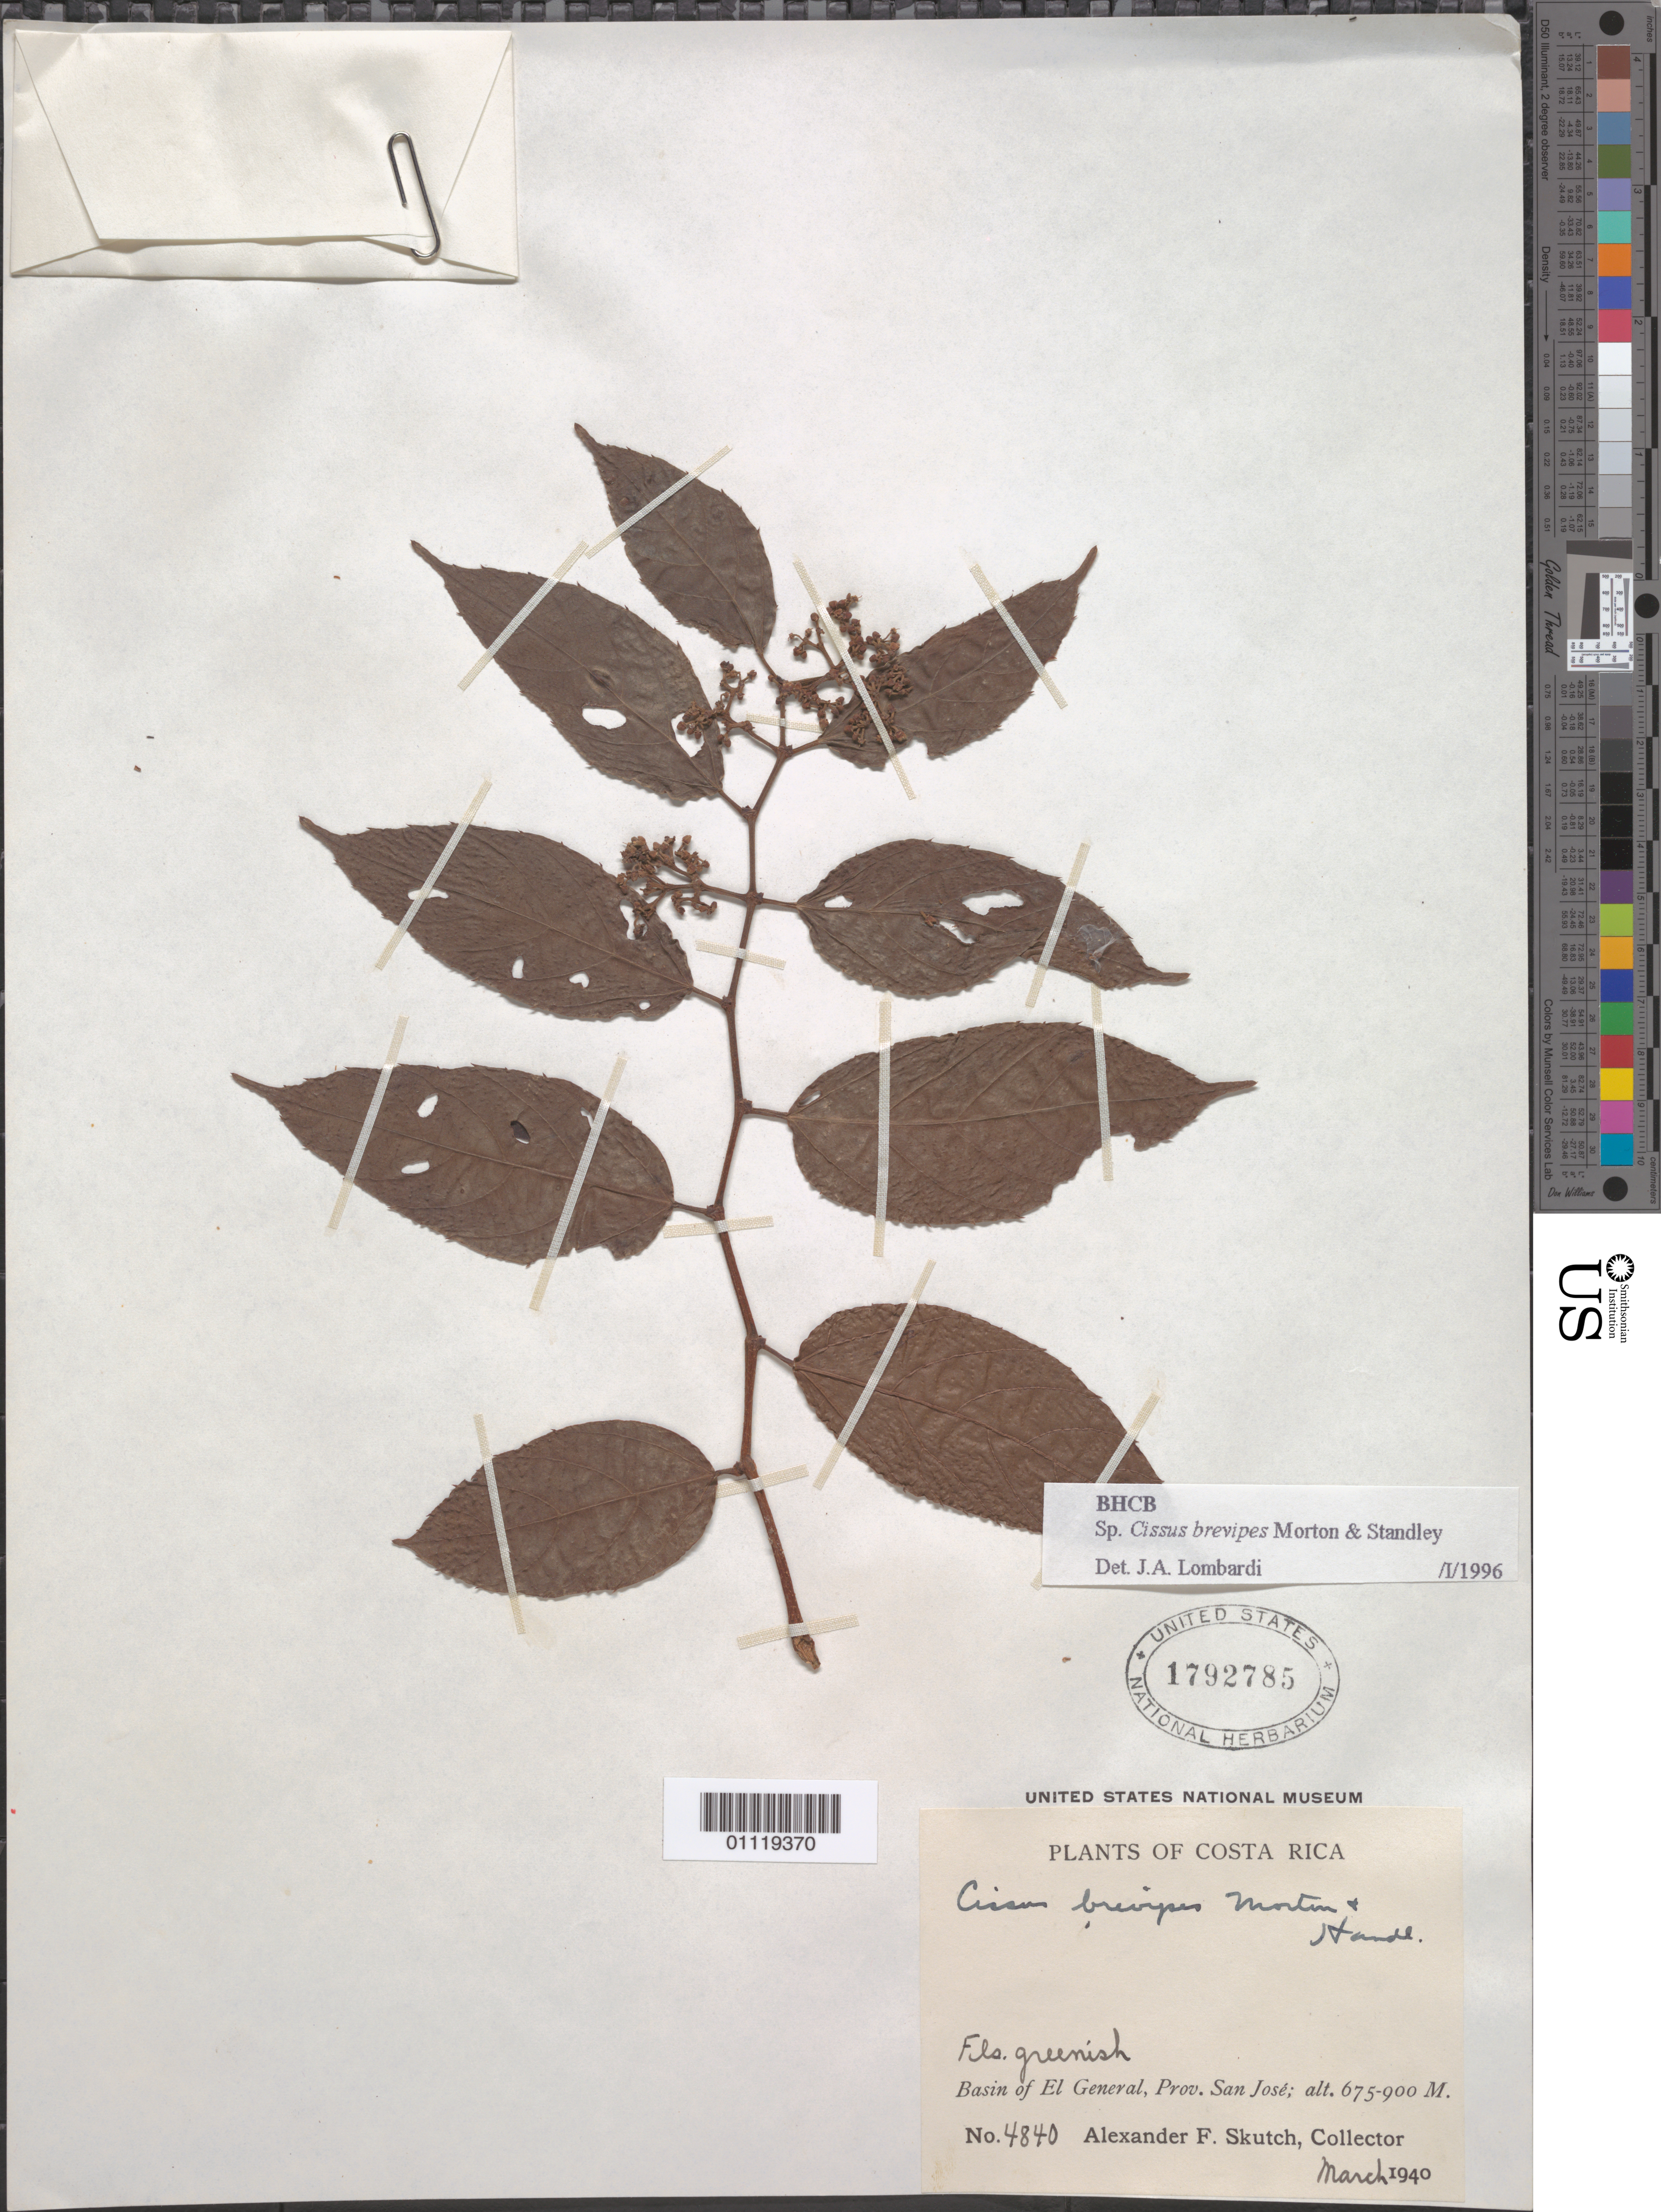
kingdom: Plantae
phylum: Tracheophyta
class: Magnoliopsida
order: Vitales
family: Vitaceae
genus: Cissus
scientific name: Cissus brevipes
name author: C.V. Morton & Standl.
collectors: A. F. Skutch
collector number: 4840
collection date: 1940-03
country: Costa Rica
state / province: San José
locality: Basin of El General.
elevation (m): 675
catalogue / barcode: US 1792785